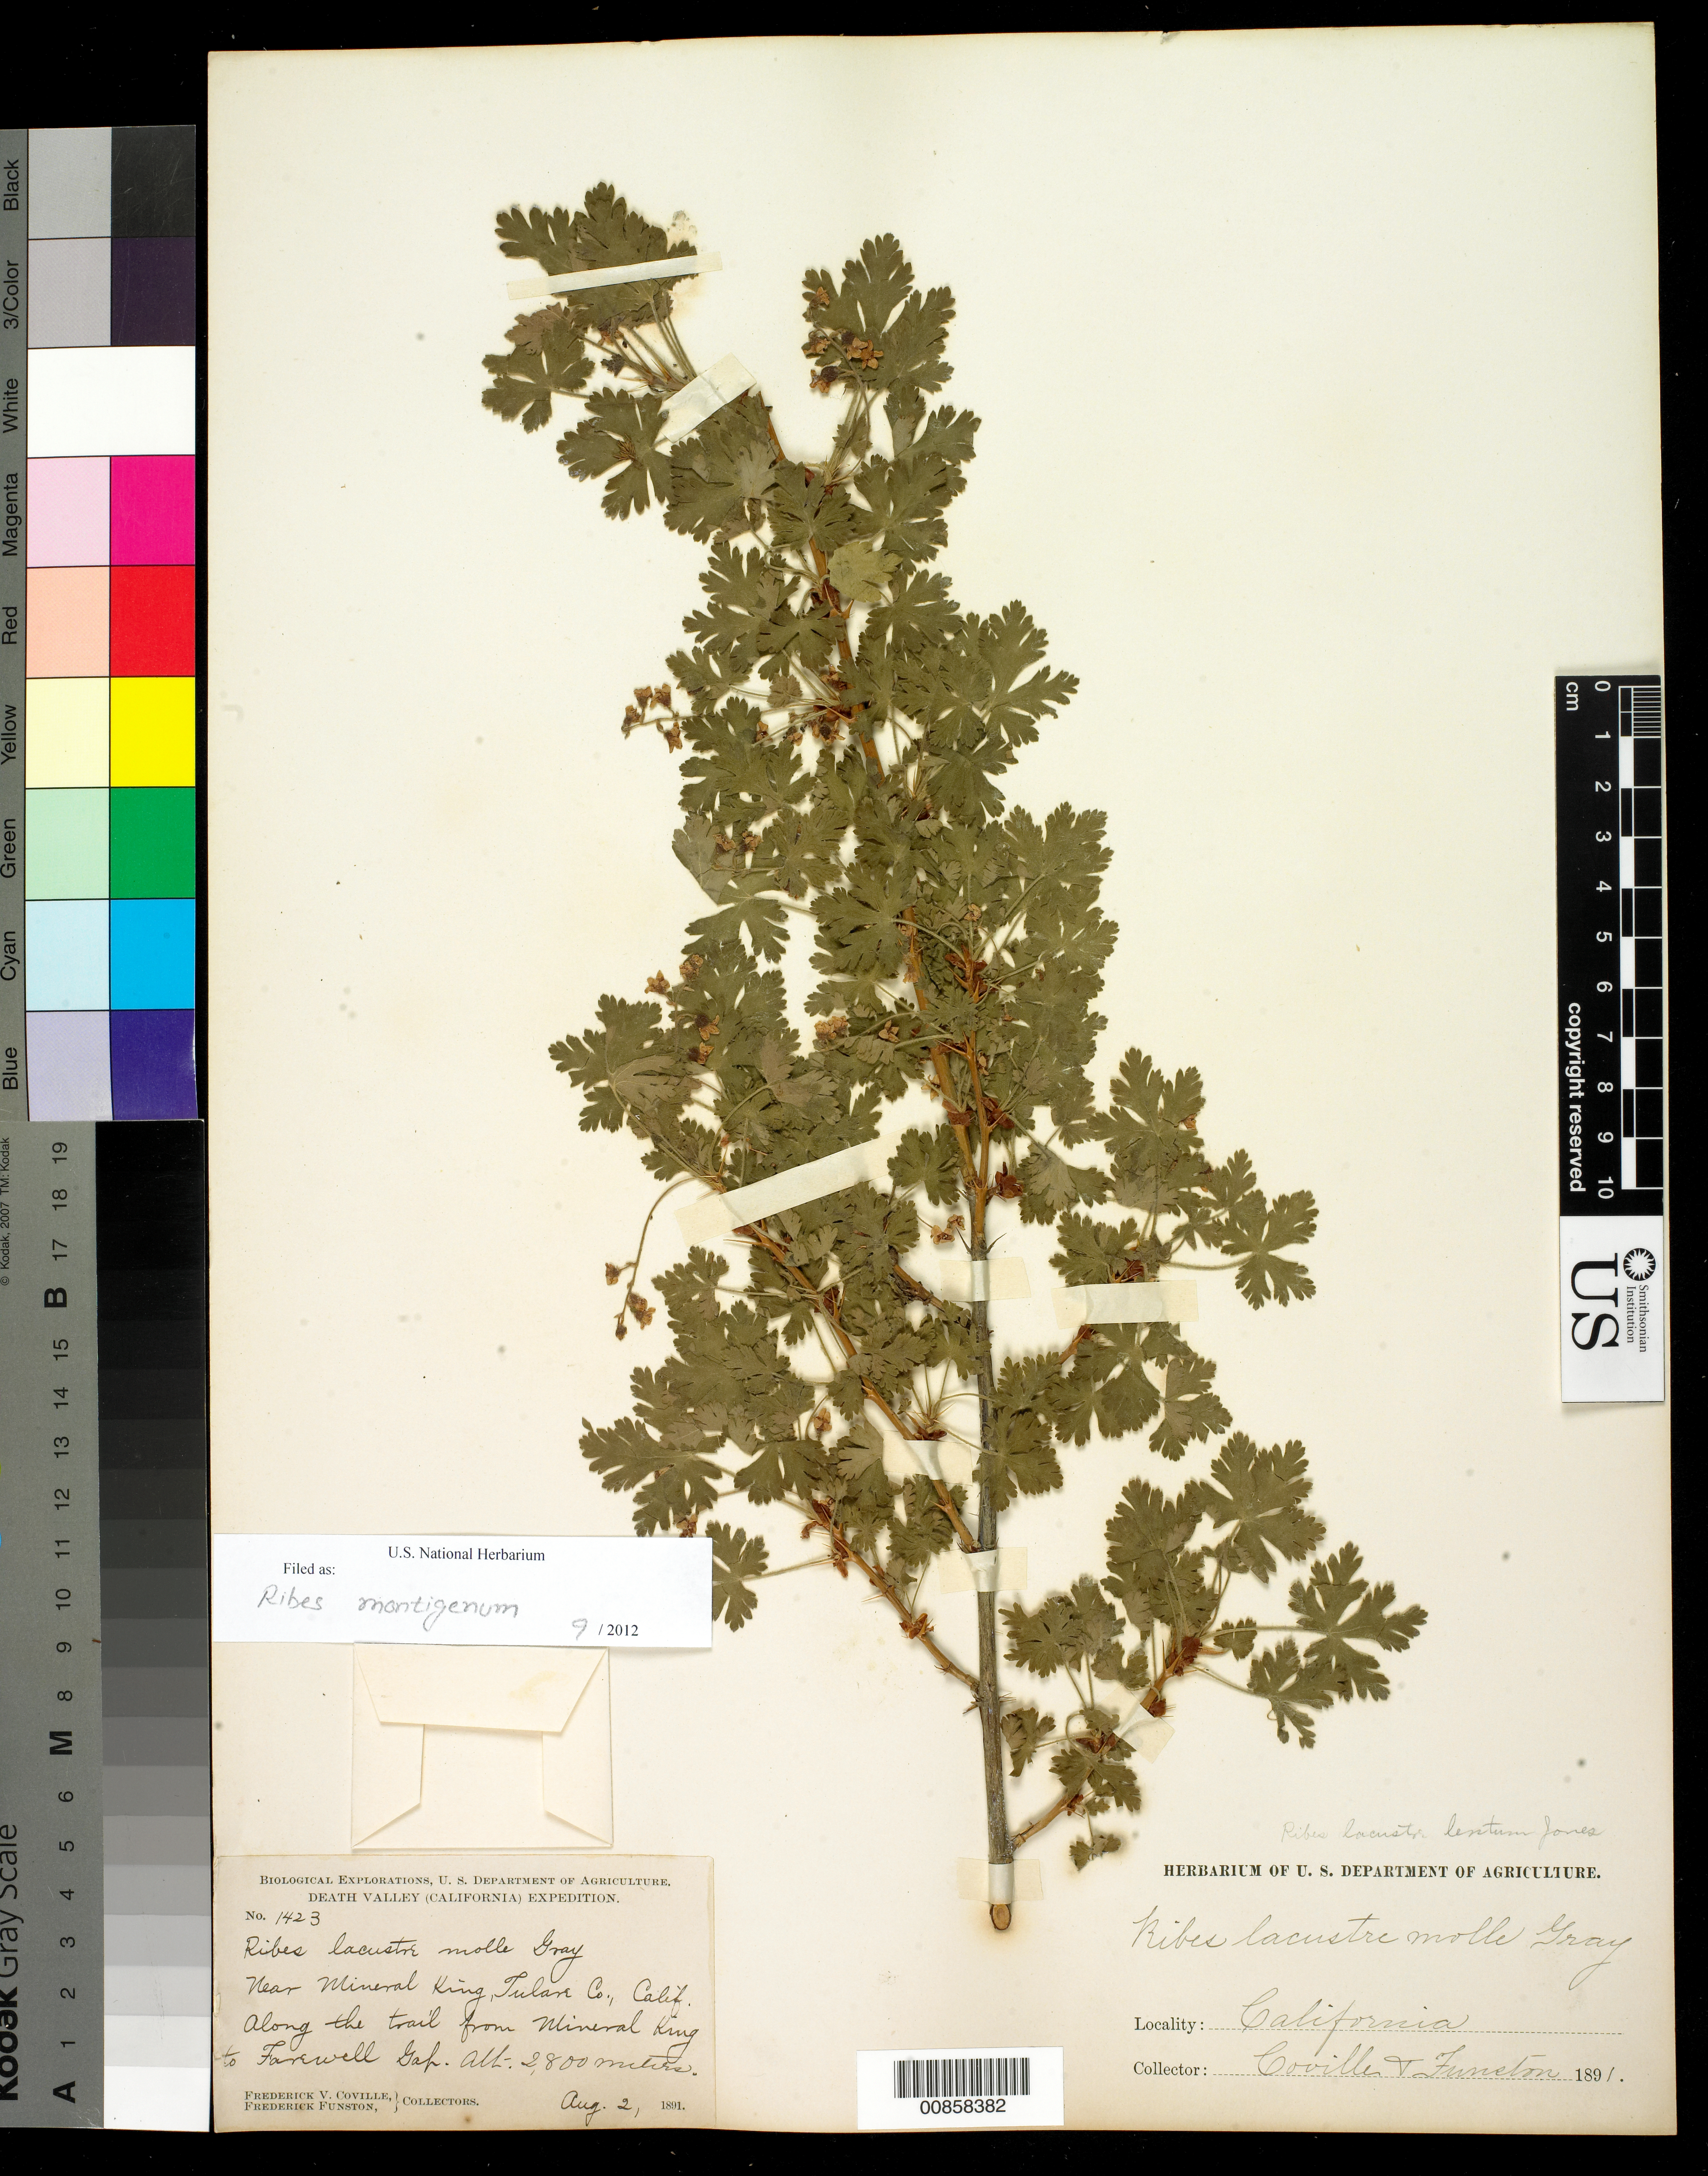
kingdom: Plantae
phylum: Tracheophyta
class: Magnoliopsida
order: Saxifragales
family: Grossulariaceae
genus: Ribes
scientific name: Ribes montigenum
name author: McClatchie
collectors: F. V. Coville & F. Funston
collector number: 1423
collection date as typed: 02 Aug 1891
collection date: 1891-08-02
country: United States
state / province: California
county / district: Tulare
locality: Near Mineral King, along the trail from mineral king to Farewell Gap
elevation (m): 2800